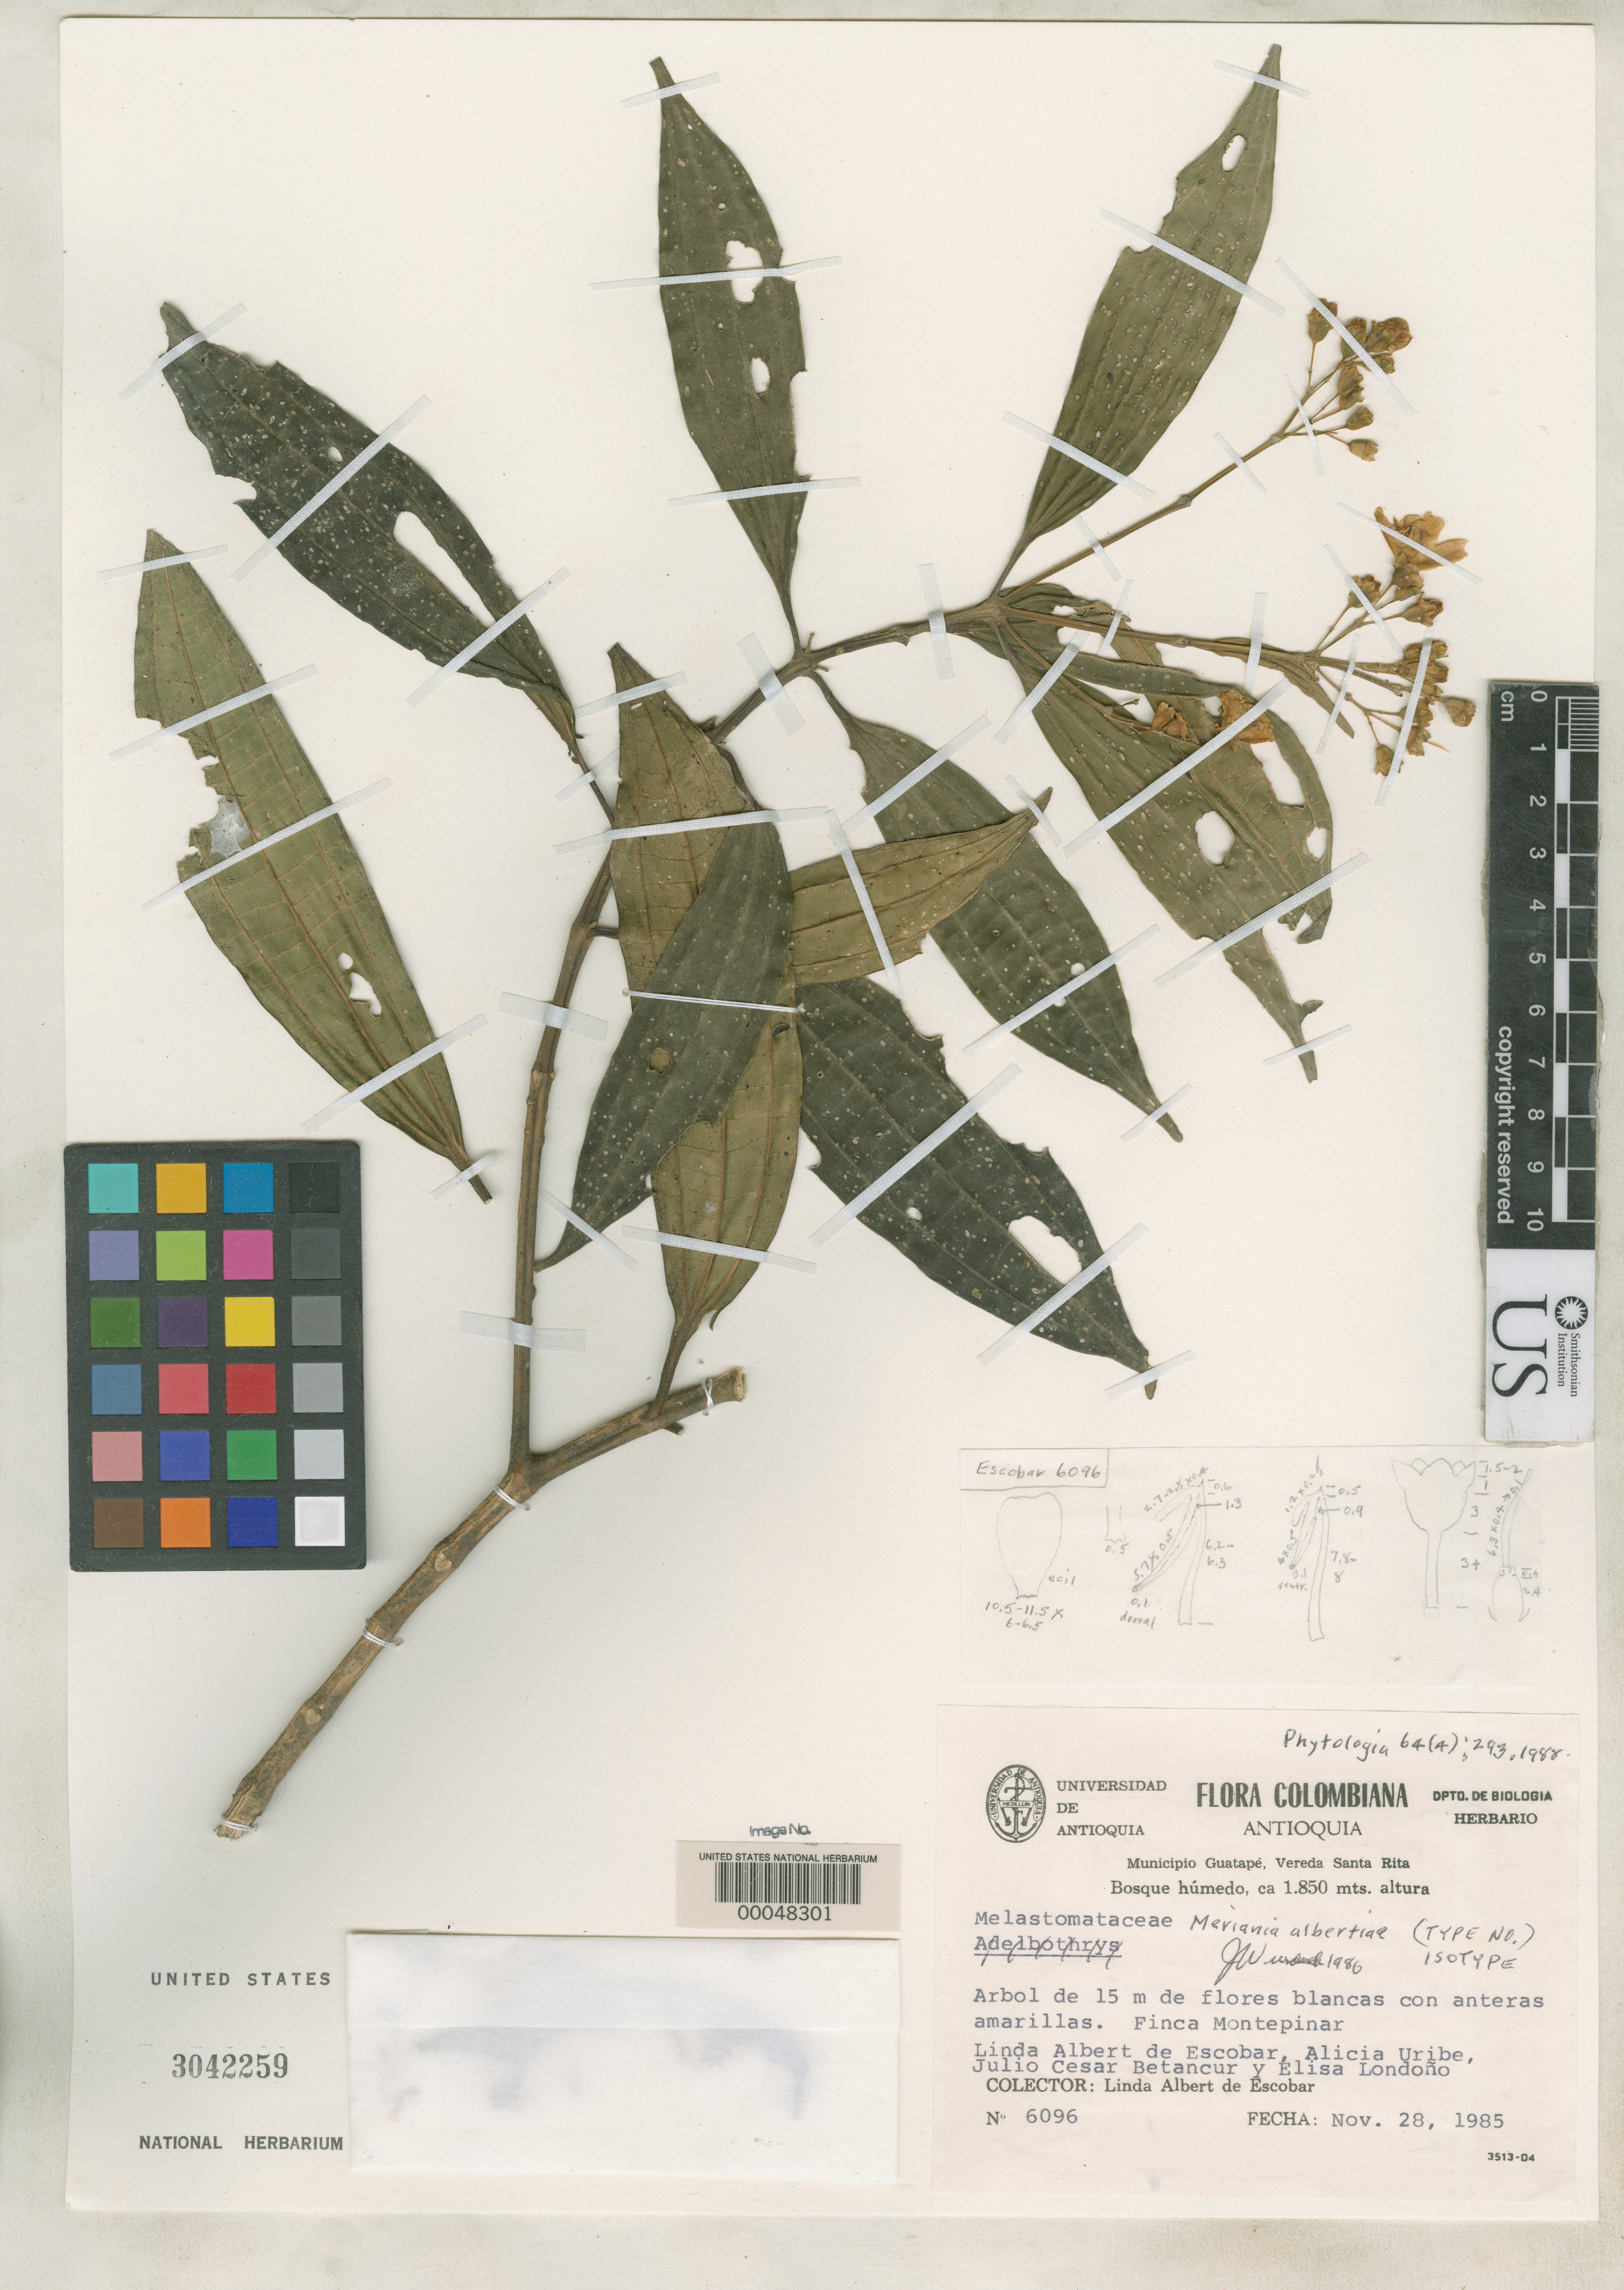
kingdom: Plantae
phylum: Tracheophyta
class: Magnoliopsida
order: Myrtales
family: Melastomataceae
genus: Meriania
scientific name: Meriania albertiae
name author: Wurdack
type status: Isotype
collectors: L. K. de Escobar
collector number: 6096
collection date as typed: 28 Nov 1985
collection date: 1985-11-28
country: Colombia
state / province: Antioquia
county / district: Guatapé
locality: Vereda Santa Rita, Finca MontePinar.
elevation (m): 1850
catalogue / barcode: US 3042259